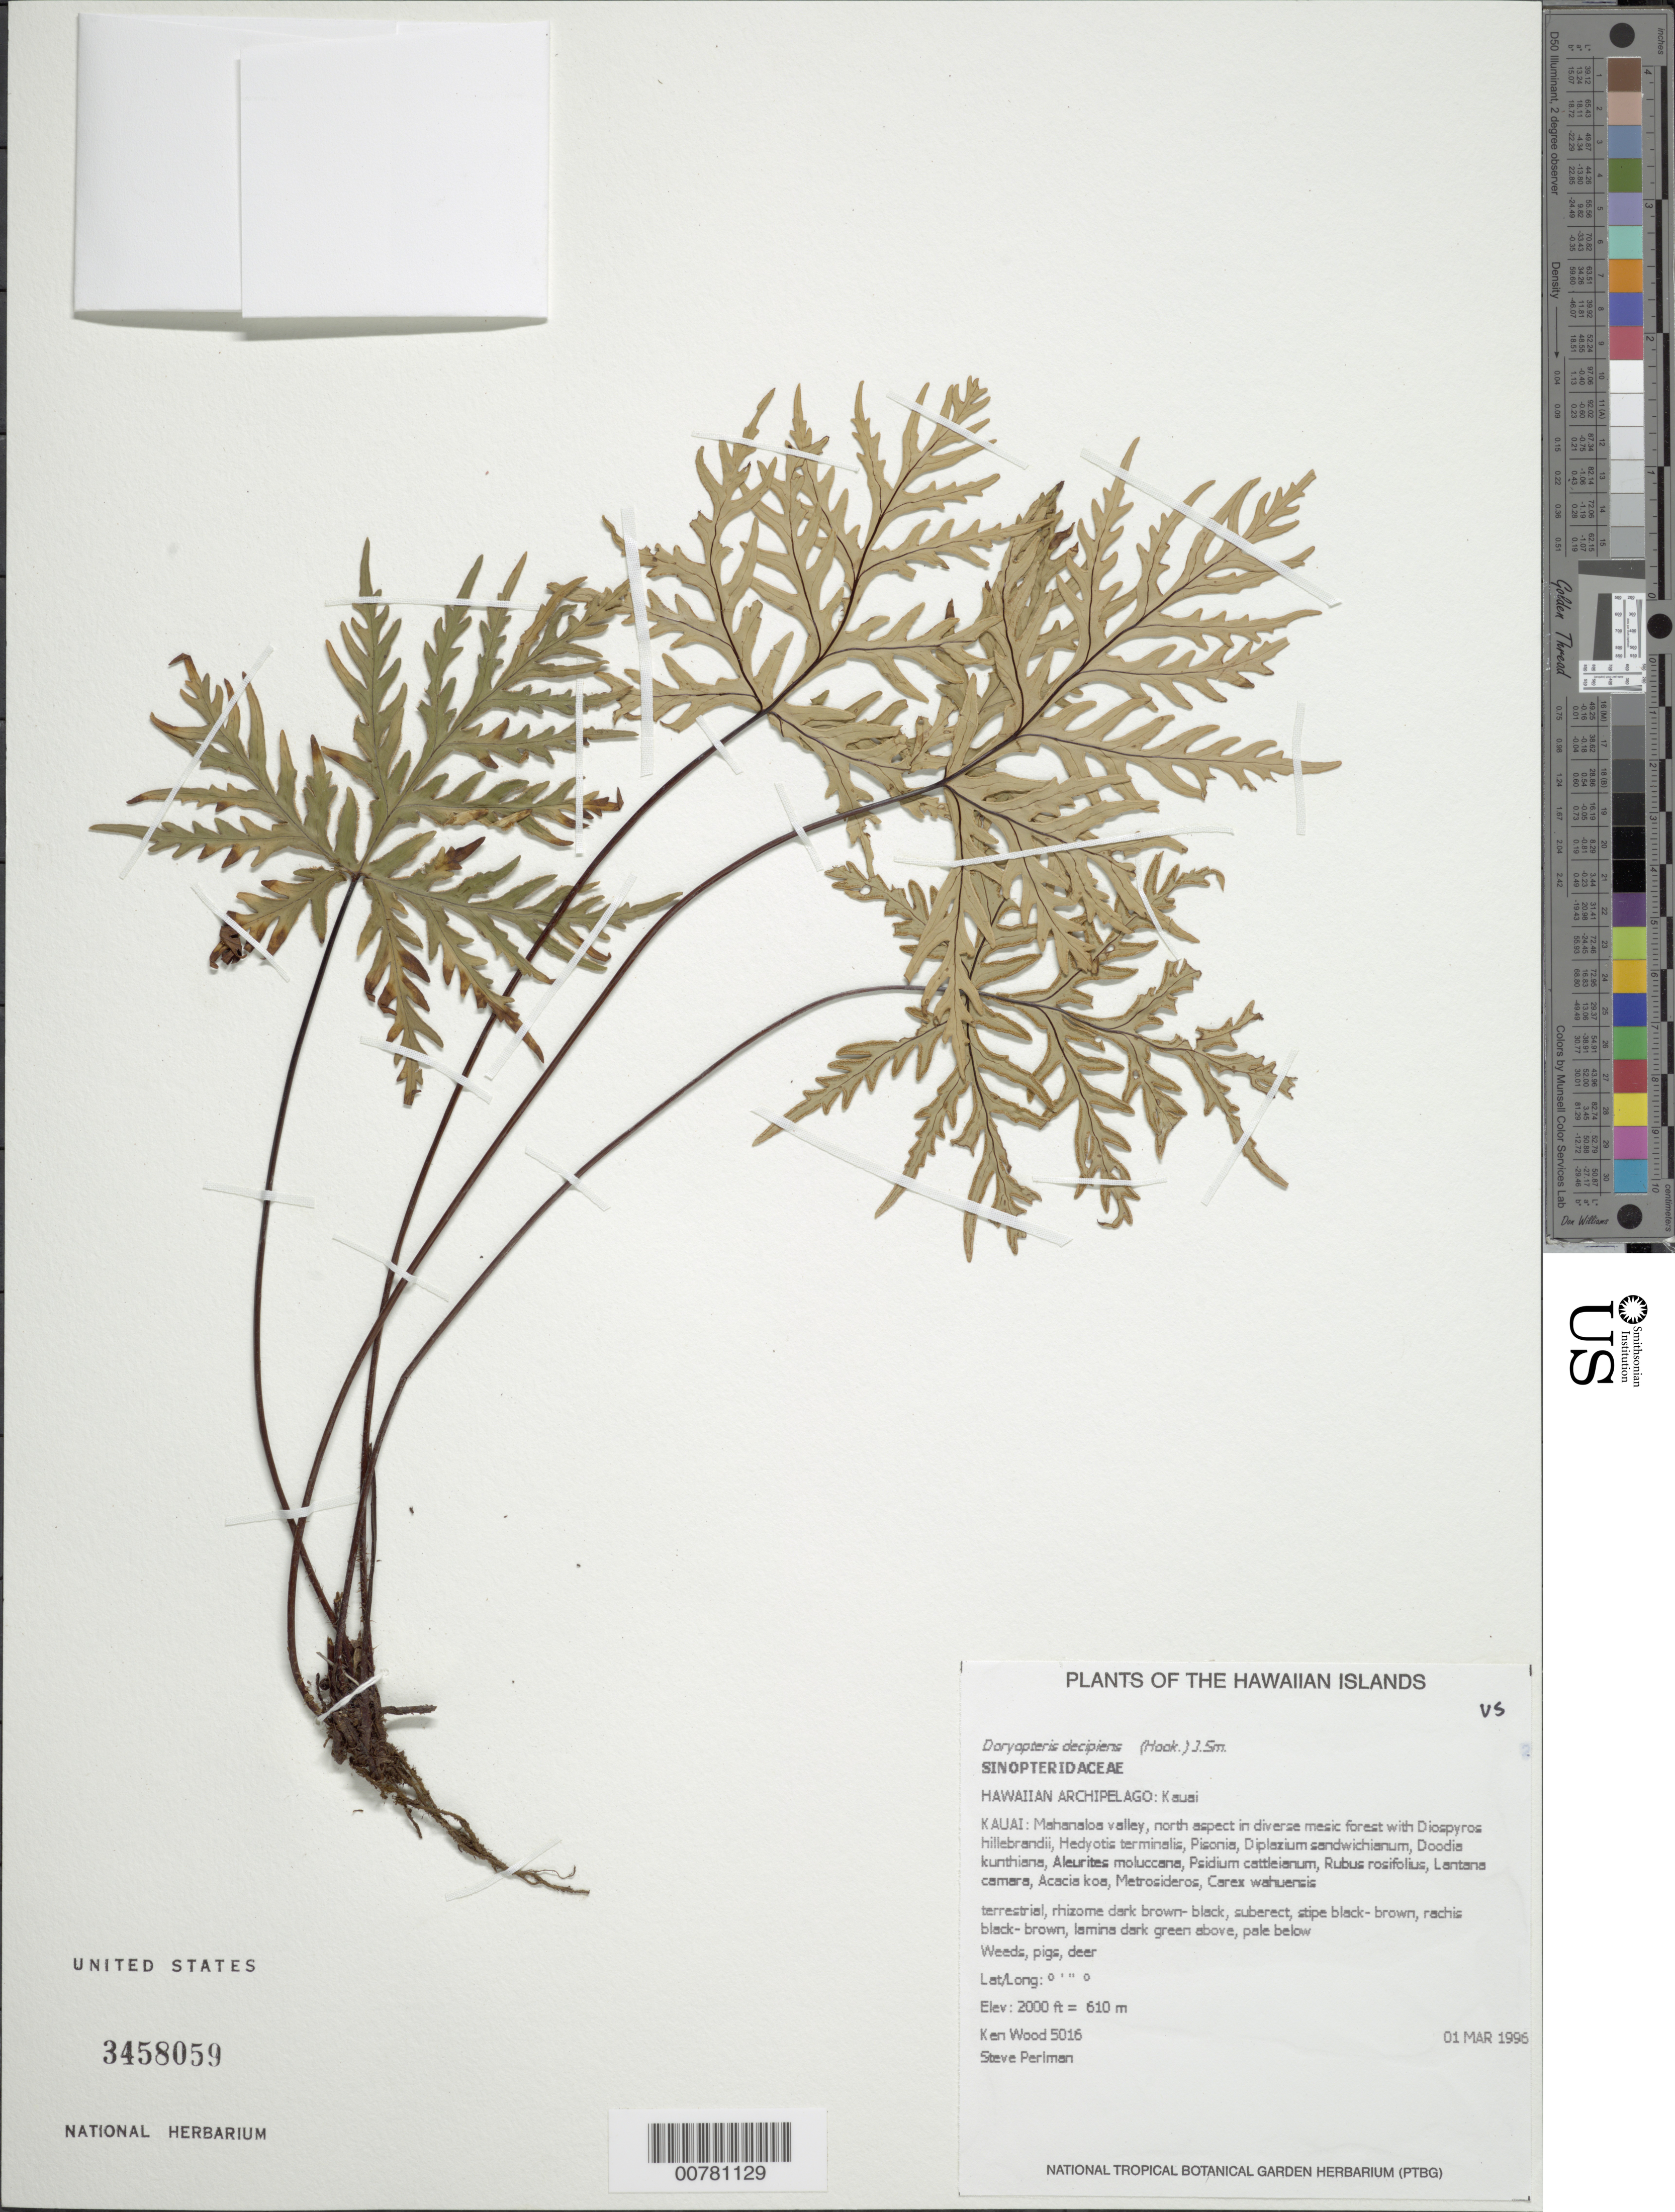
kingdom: Plantae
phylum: Tracheophyta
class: Polypodiopsida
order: Polypodiales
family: Pteridaceae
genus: Doryopteris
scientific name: Doryopteris decipiens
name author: (Hook.) J. Sm.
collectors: K. R. Wood & S. P. Perlman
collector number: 5016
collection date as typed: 1 Mar 1996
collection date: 1996-03-01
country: United States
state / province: Hawaii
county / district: Kaui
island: Kaua'i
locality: Mahanaloa valley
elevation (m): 610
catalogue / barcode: US 3458059